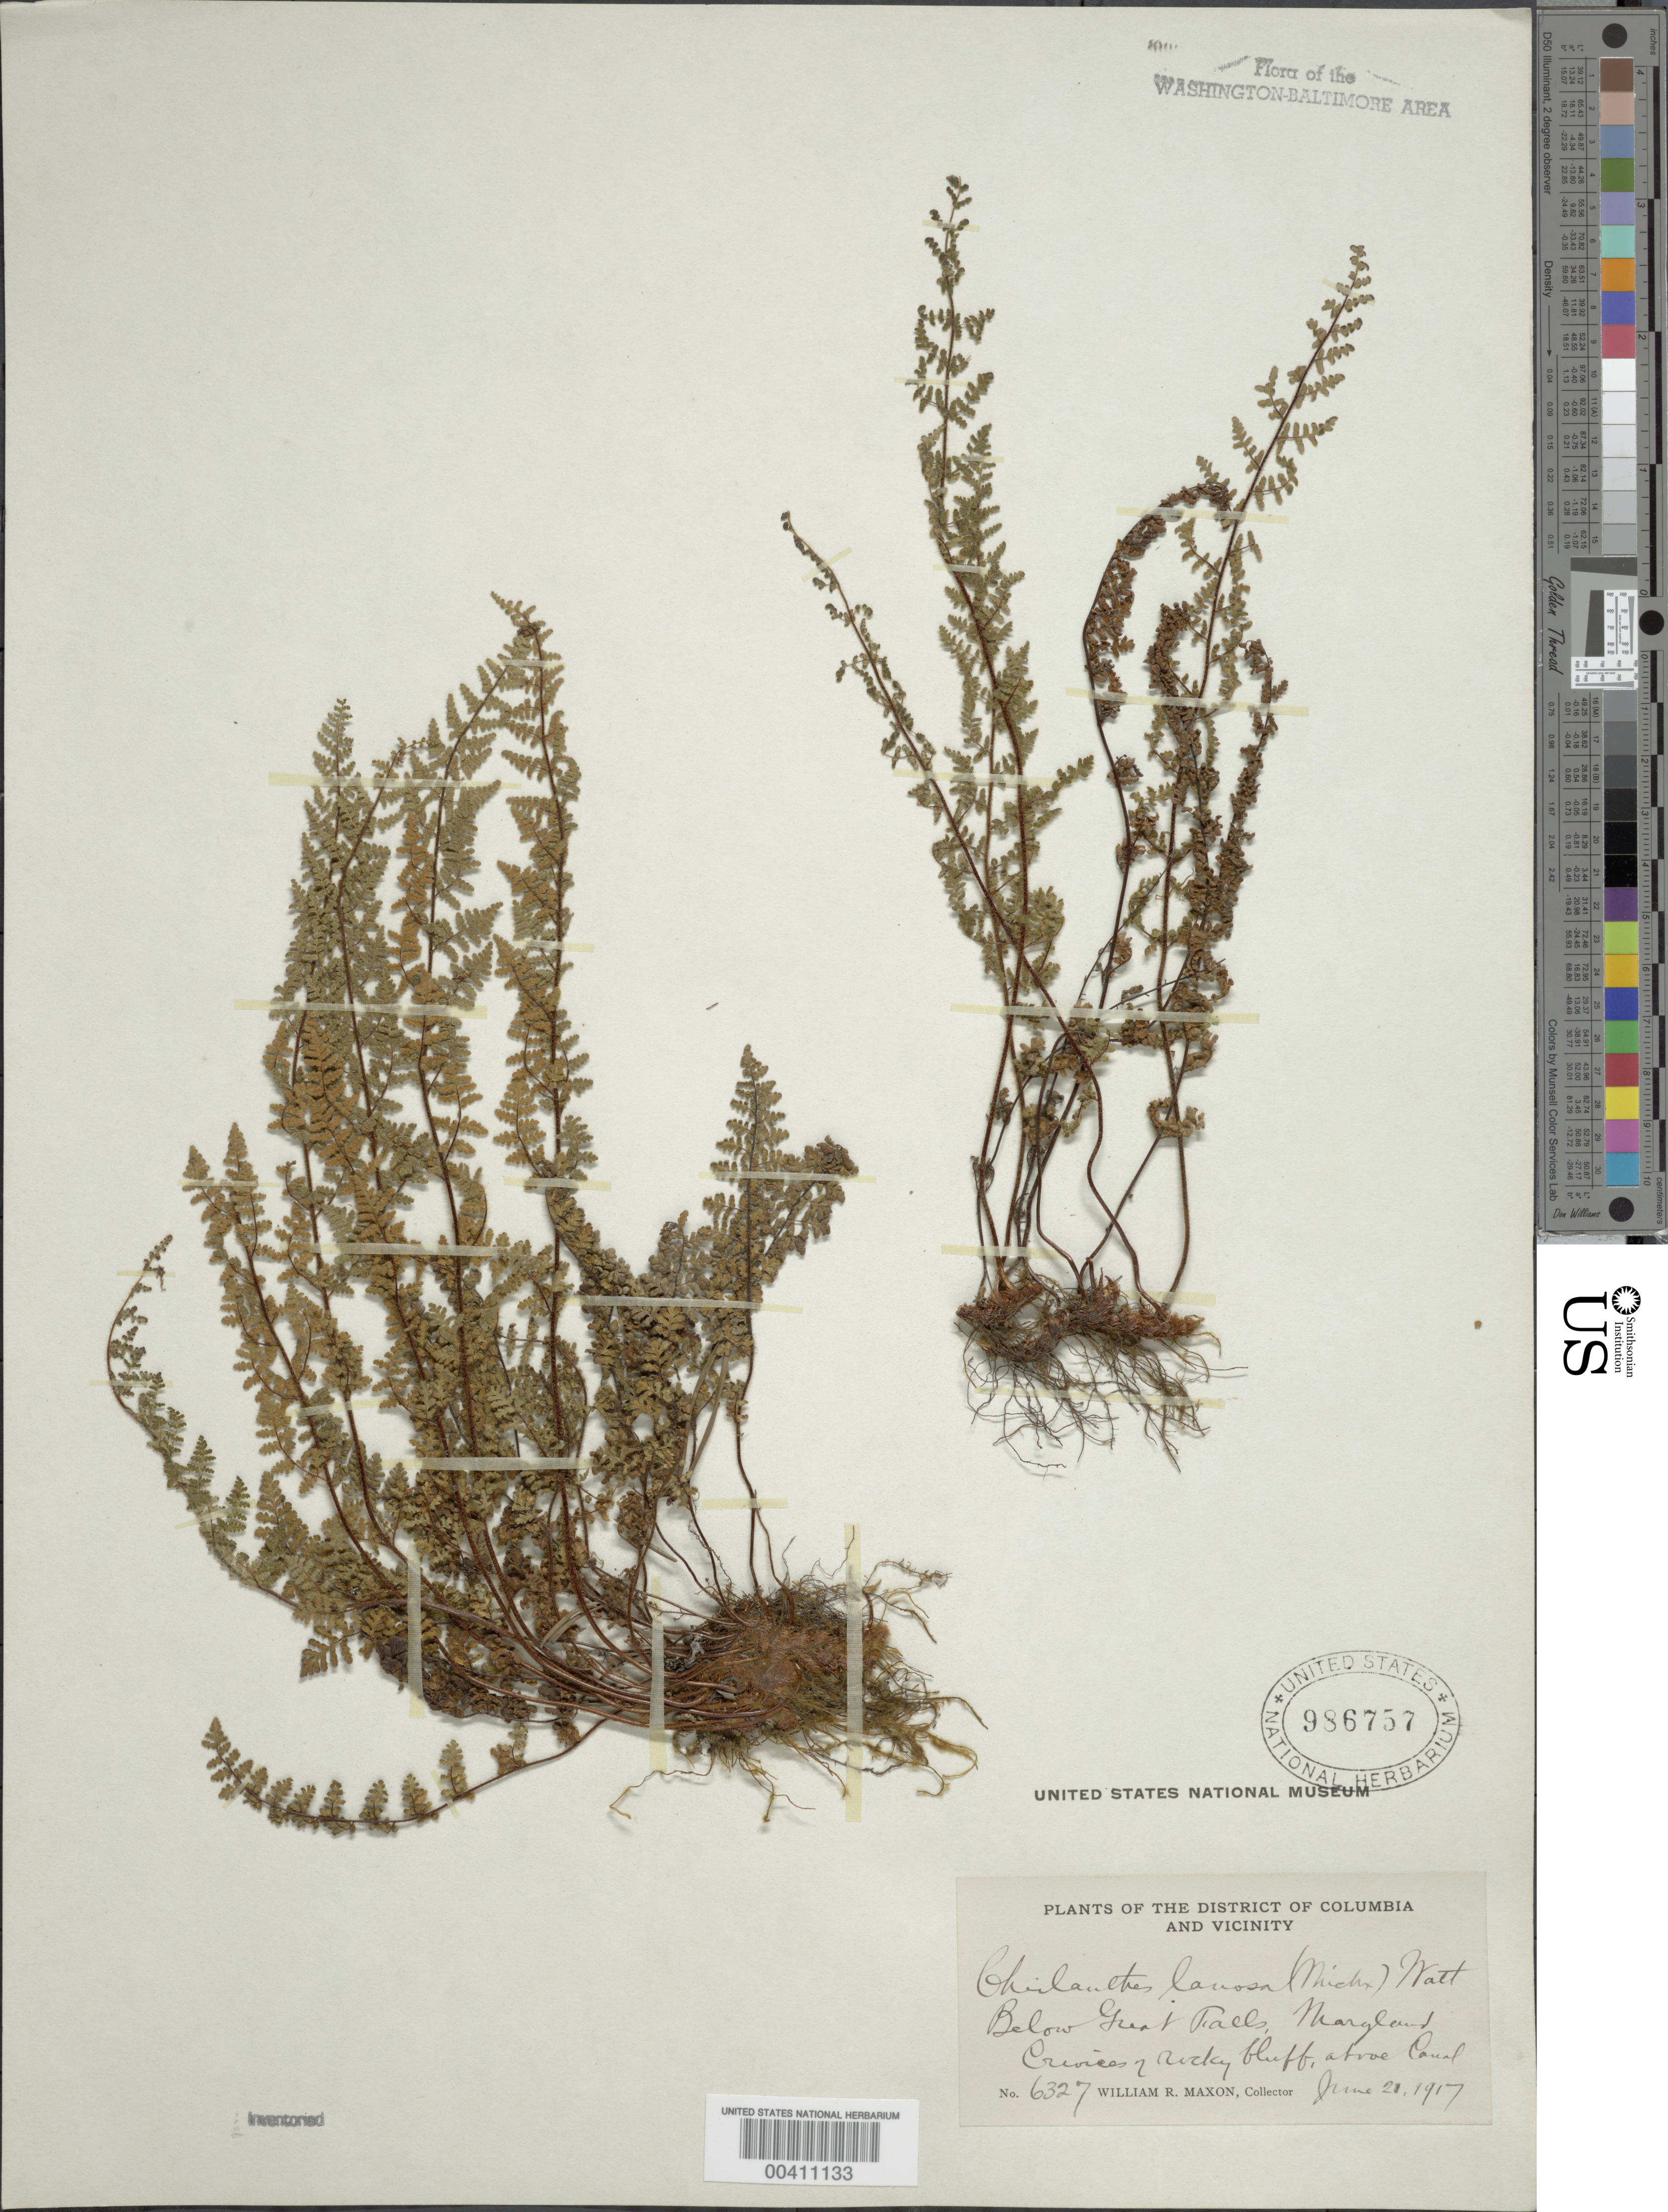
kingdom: Plantae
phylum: Tracheophyta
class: Polypodiopsida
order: Polypodiales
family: Pteridaceae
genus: Myriopteris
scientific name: Myriopteris lanosa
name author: (Michx.) Grusz & Windham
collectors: W. R. Maxon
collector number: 6327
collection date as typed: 21 Jun 1917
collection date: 1917-06-21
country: United States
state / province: Maryland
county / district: Montgomery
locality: Great Falls C. & O. Canal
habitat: Crevices of rocky bluff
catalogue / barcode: US 986757